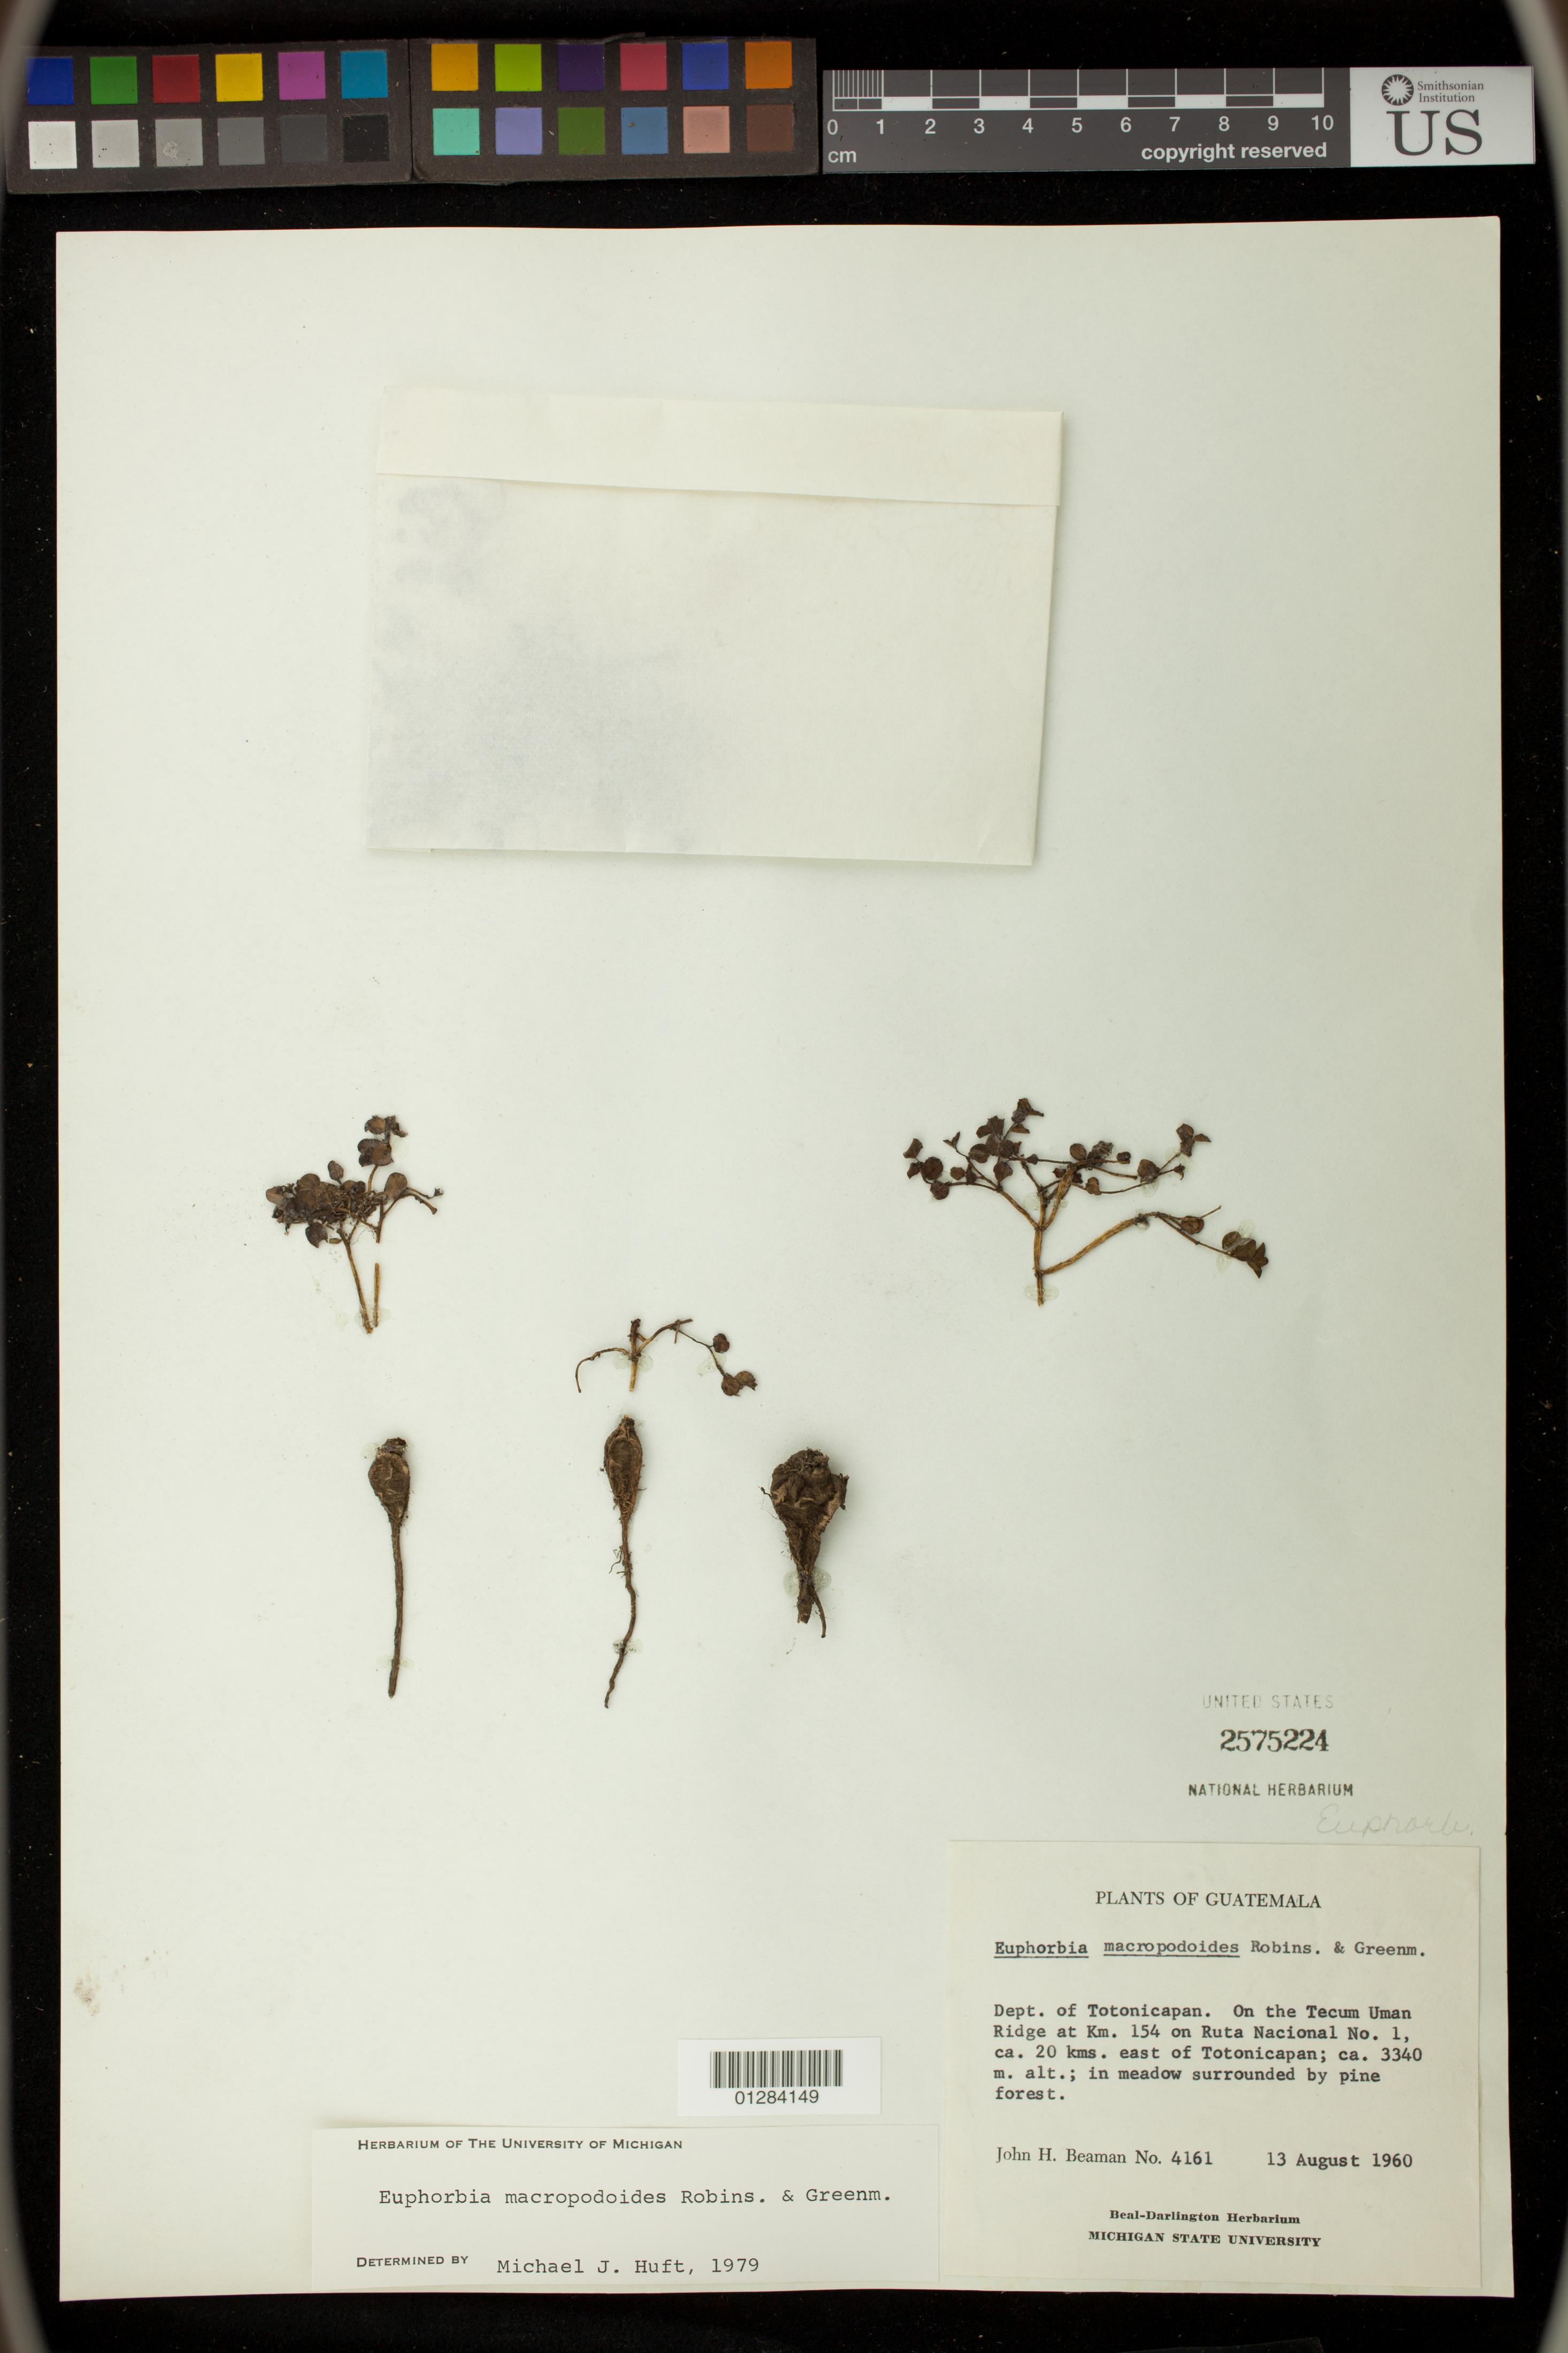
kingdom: Plantae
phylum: Tracheophyta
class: Magnoliopsida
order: Malpighiales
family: Euphorbiaceae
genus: Euphorbia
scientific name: Euphorbia macropodoides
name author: B.L. Rob. & Greenm.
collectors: J. H. Beaman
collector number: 4161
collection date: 1960-08-13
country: Guatemala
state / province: Totonicapan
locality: On the Tecum Uman Ridge at Km. 154 on Ruta Nacional No. 1, ca. 20 kms. east of Totonicapan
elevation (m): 3340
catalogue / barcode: US 2575224